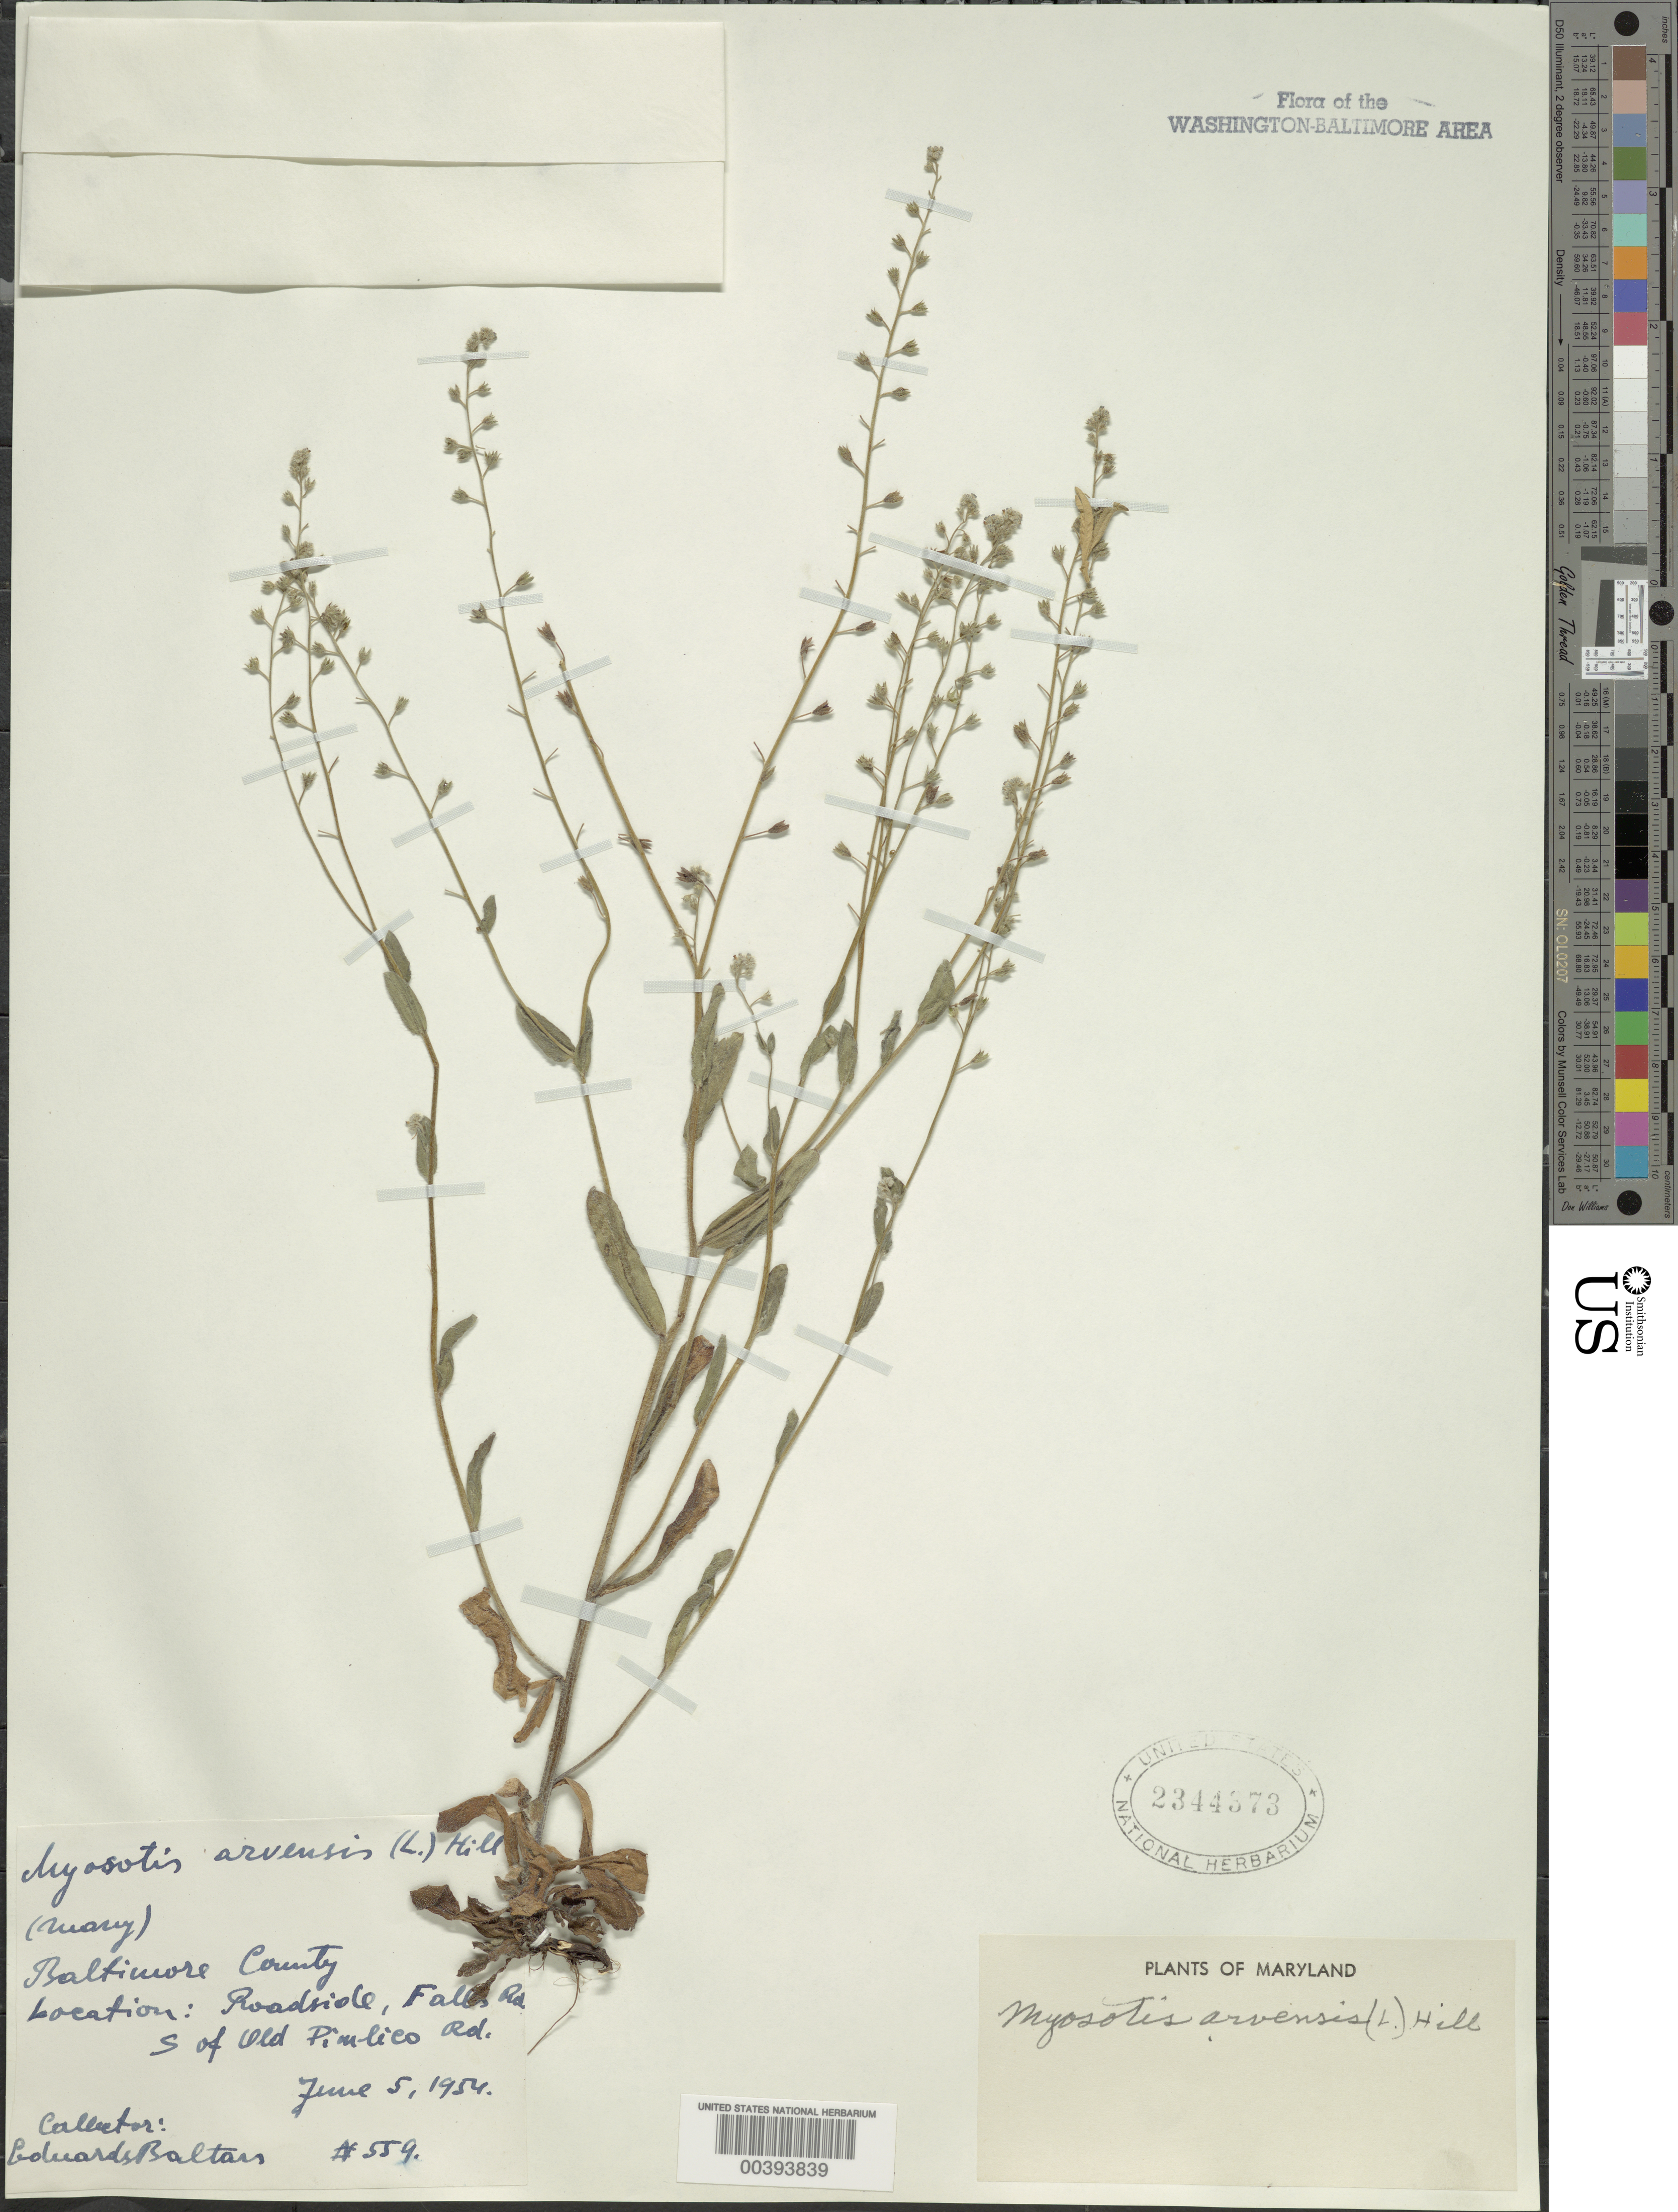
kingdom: Plantae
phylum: Tracheophyta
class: Magnoliopsida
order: Boraginales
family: Boraginaceae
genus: Myosotis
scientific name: Myosotis arvensis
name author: (L.) Hill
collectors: E. Baltars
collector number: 559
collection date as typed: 05 Jun 1954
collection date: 1954-06-05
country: United States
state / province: Maryland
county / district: Baltimore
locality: Falls Road south of Old Pimlico Road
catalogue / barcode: US 2344373